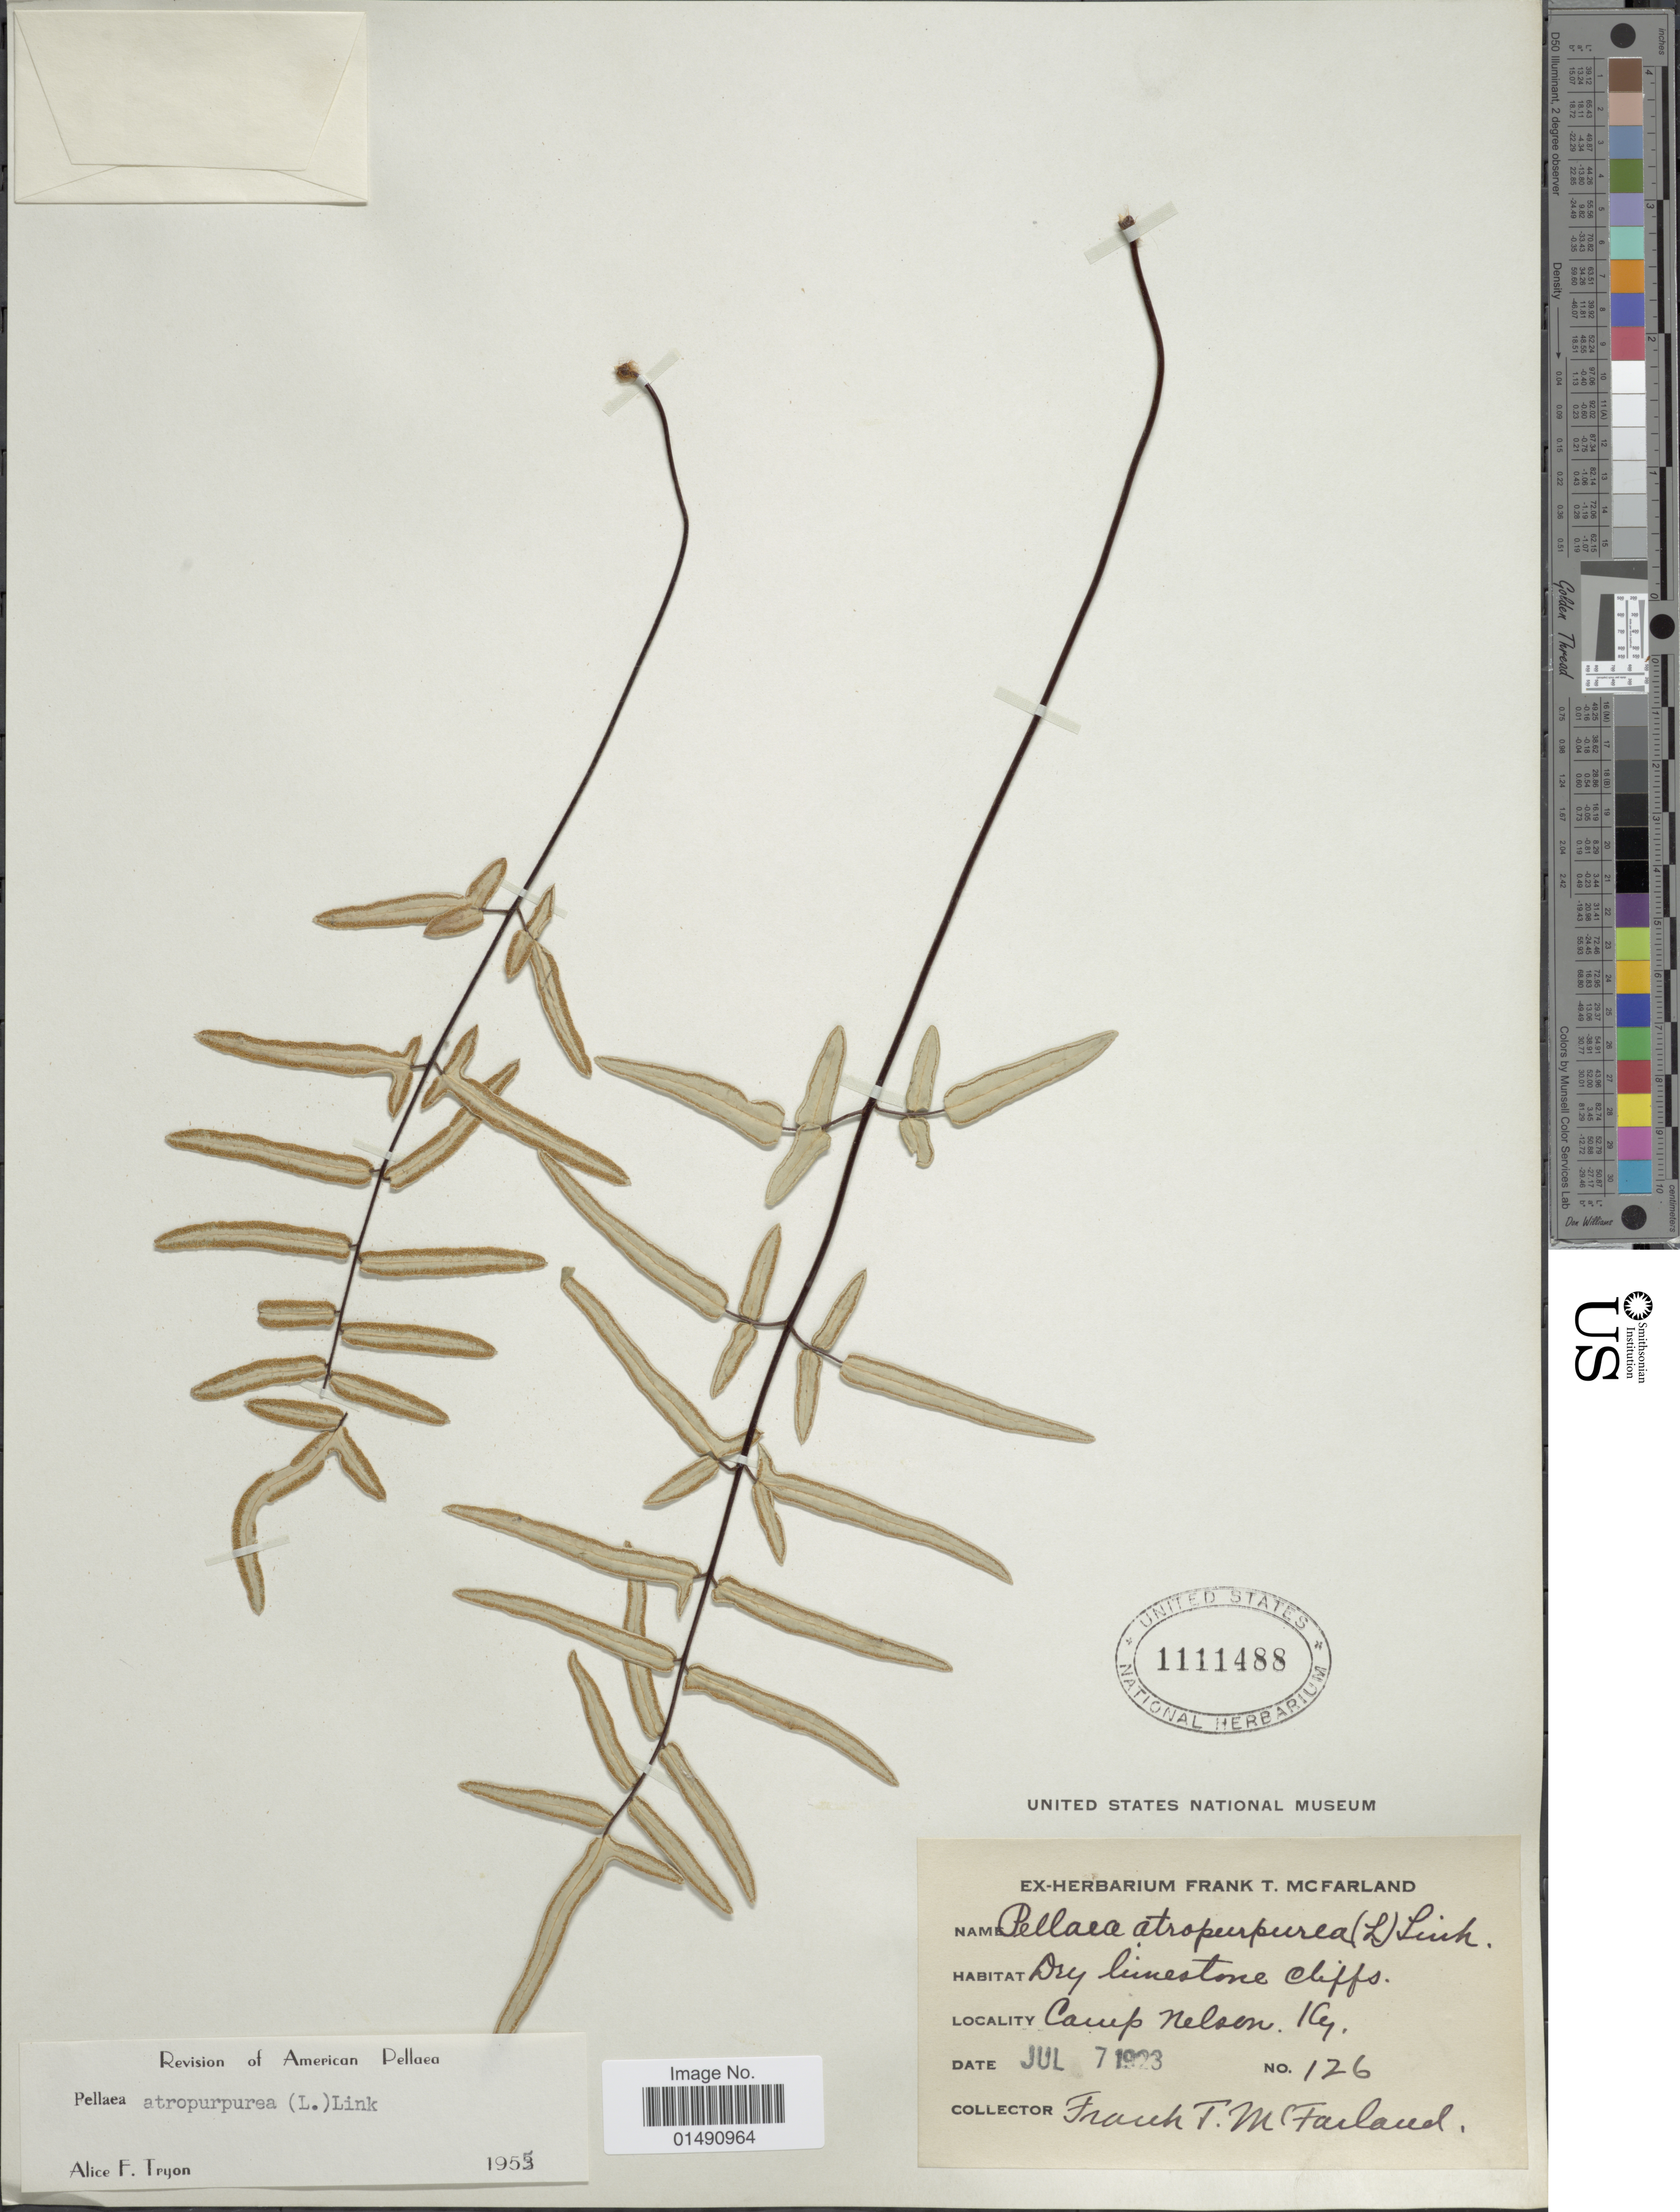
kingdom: Plantae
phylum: Tracheophyta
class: Polypodiopsida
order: Polypodiales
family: Pteridaceae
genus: Pellaea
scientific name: Pellaea atropurpurea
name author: (L.) Link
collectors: F. McFarland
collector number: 126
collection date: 1923-07-07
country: United States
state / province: Kentucky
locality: Camp Nelson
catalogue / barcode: US 1111488